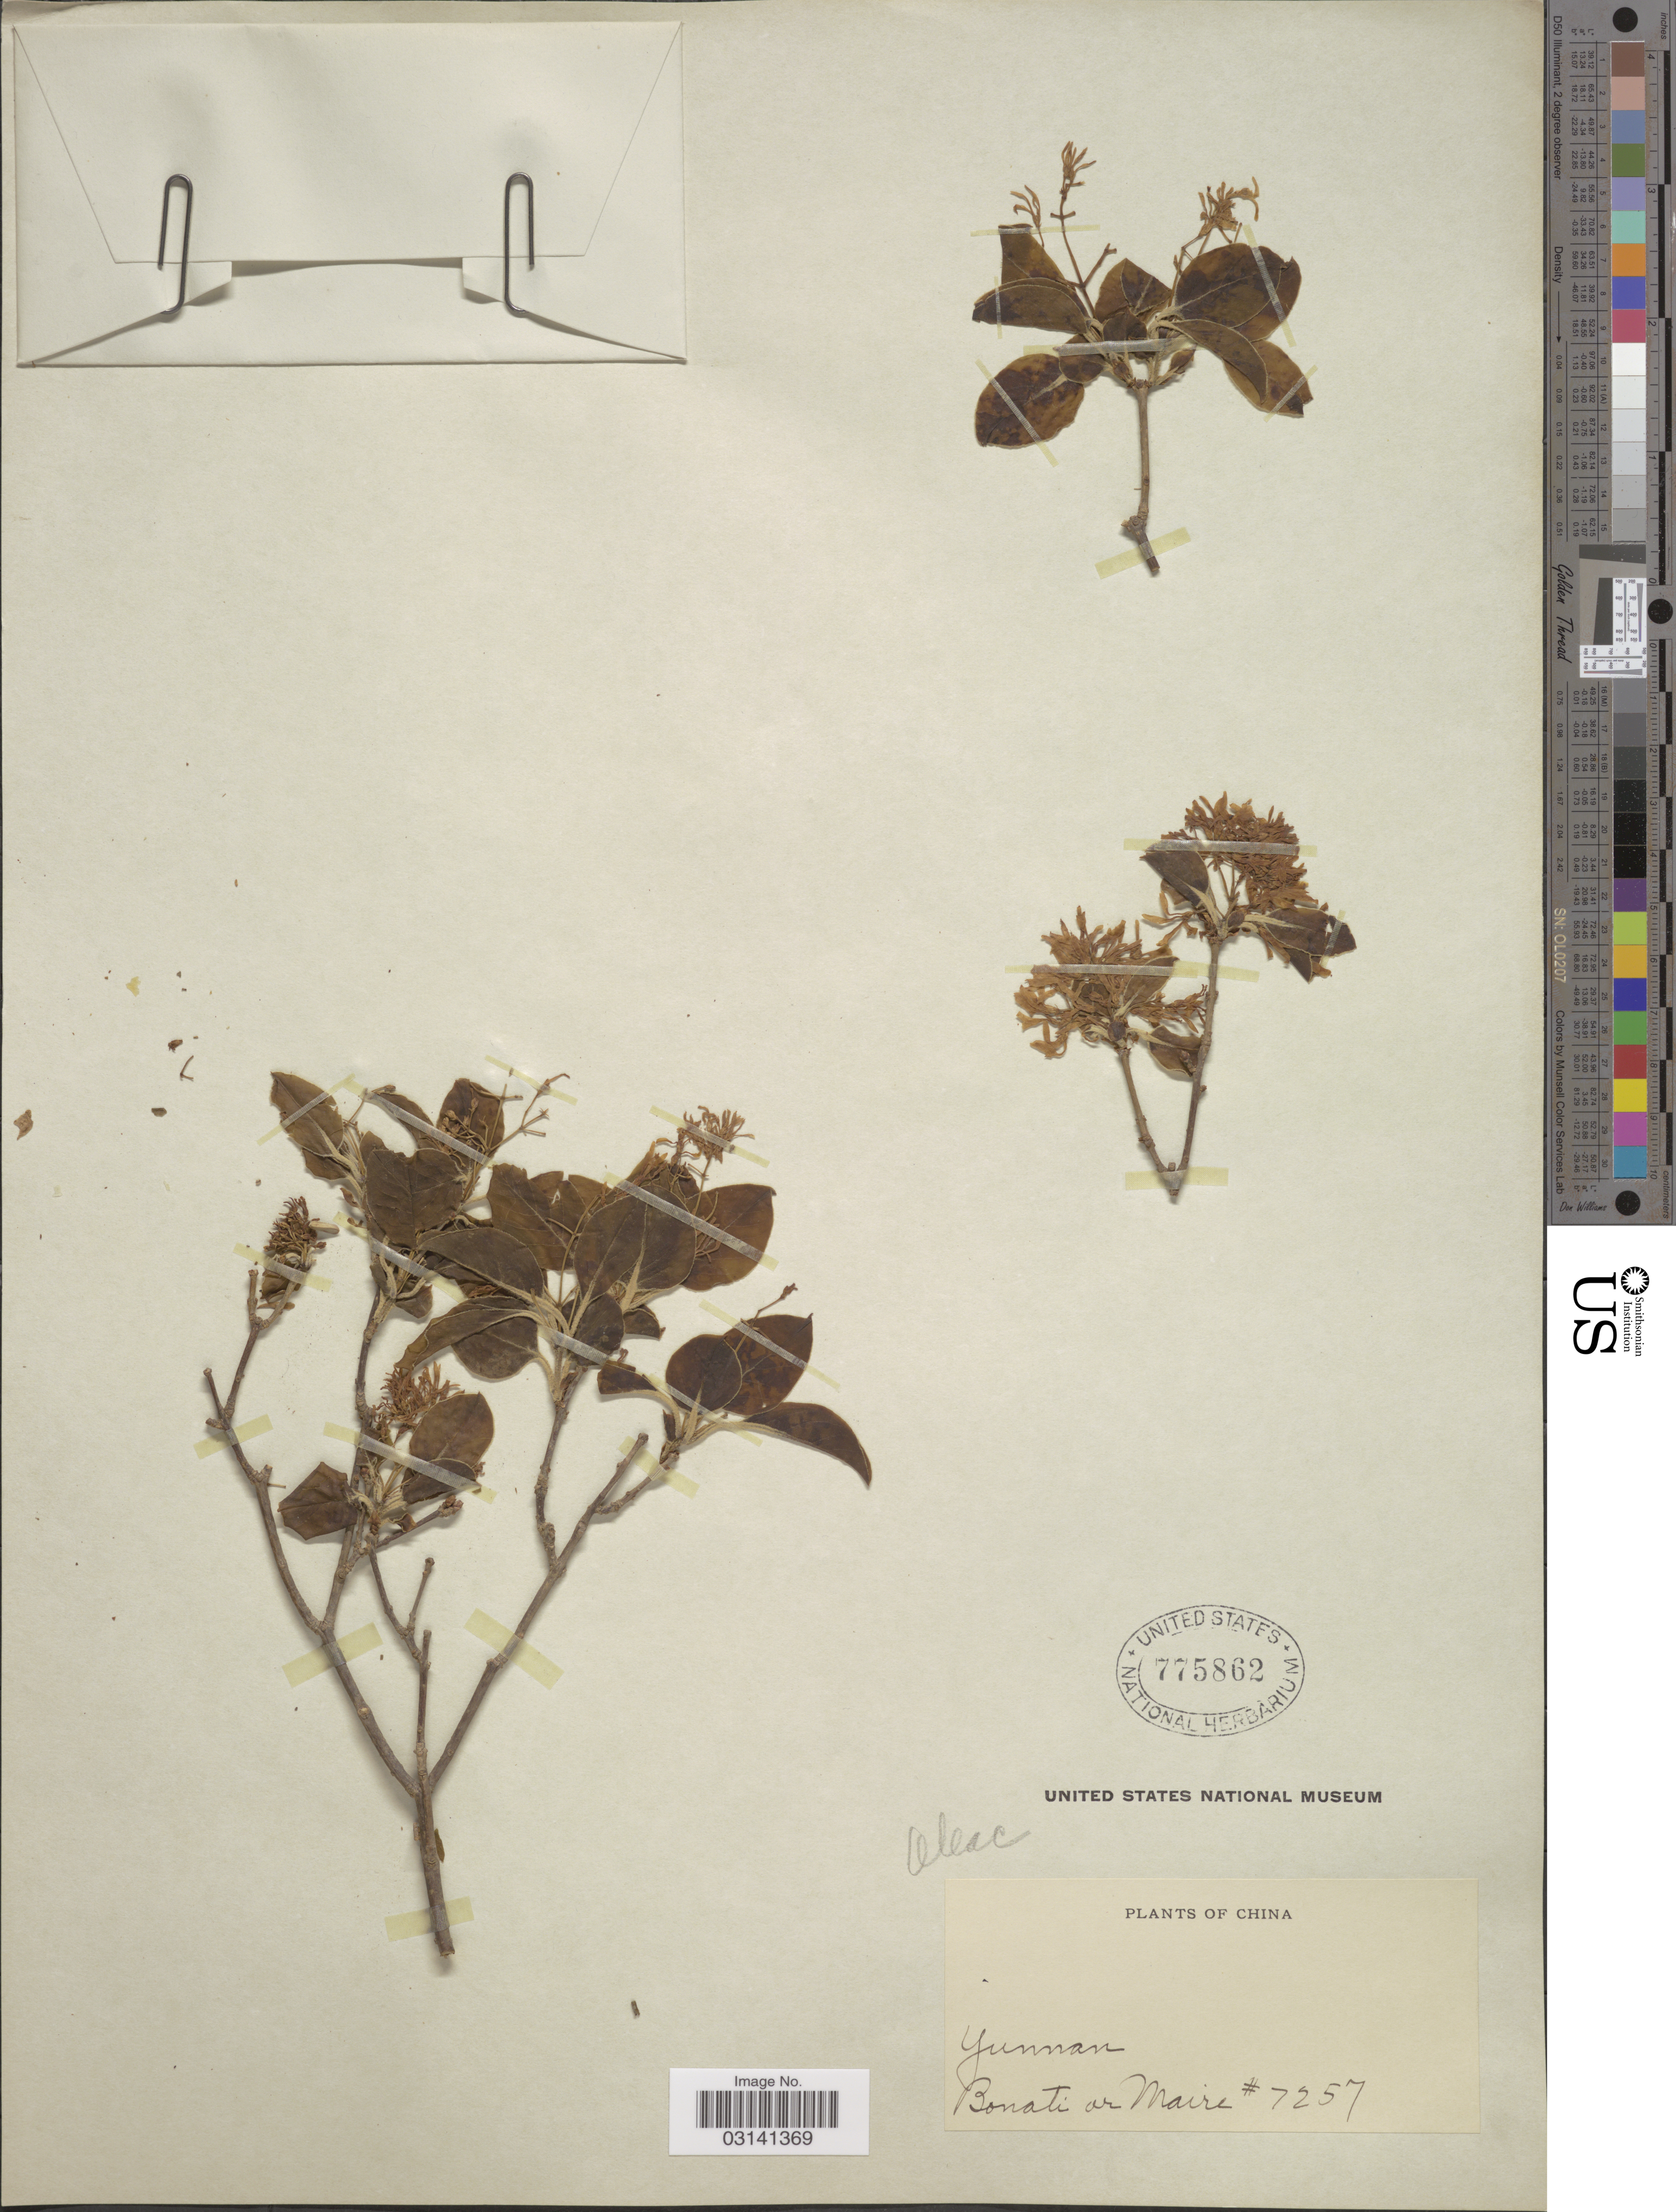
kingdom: Plantae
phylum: Tracheophyta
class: Magnoliopsida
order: Lamiales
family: Oleaceae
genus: Chionanthus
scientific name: Chionanthus retusus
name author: Lindl. & Paxton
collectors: -. Bonati & Maire, --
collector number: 7257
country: China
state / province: Yunnan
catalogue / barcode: US 775862